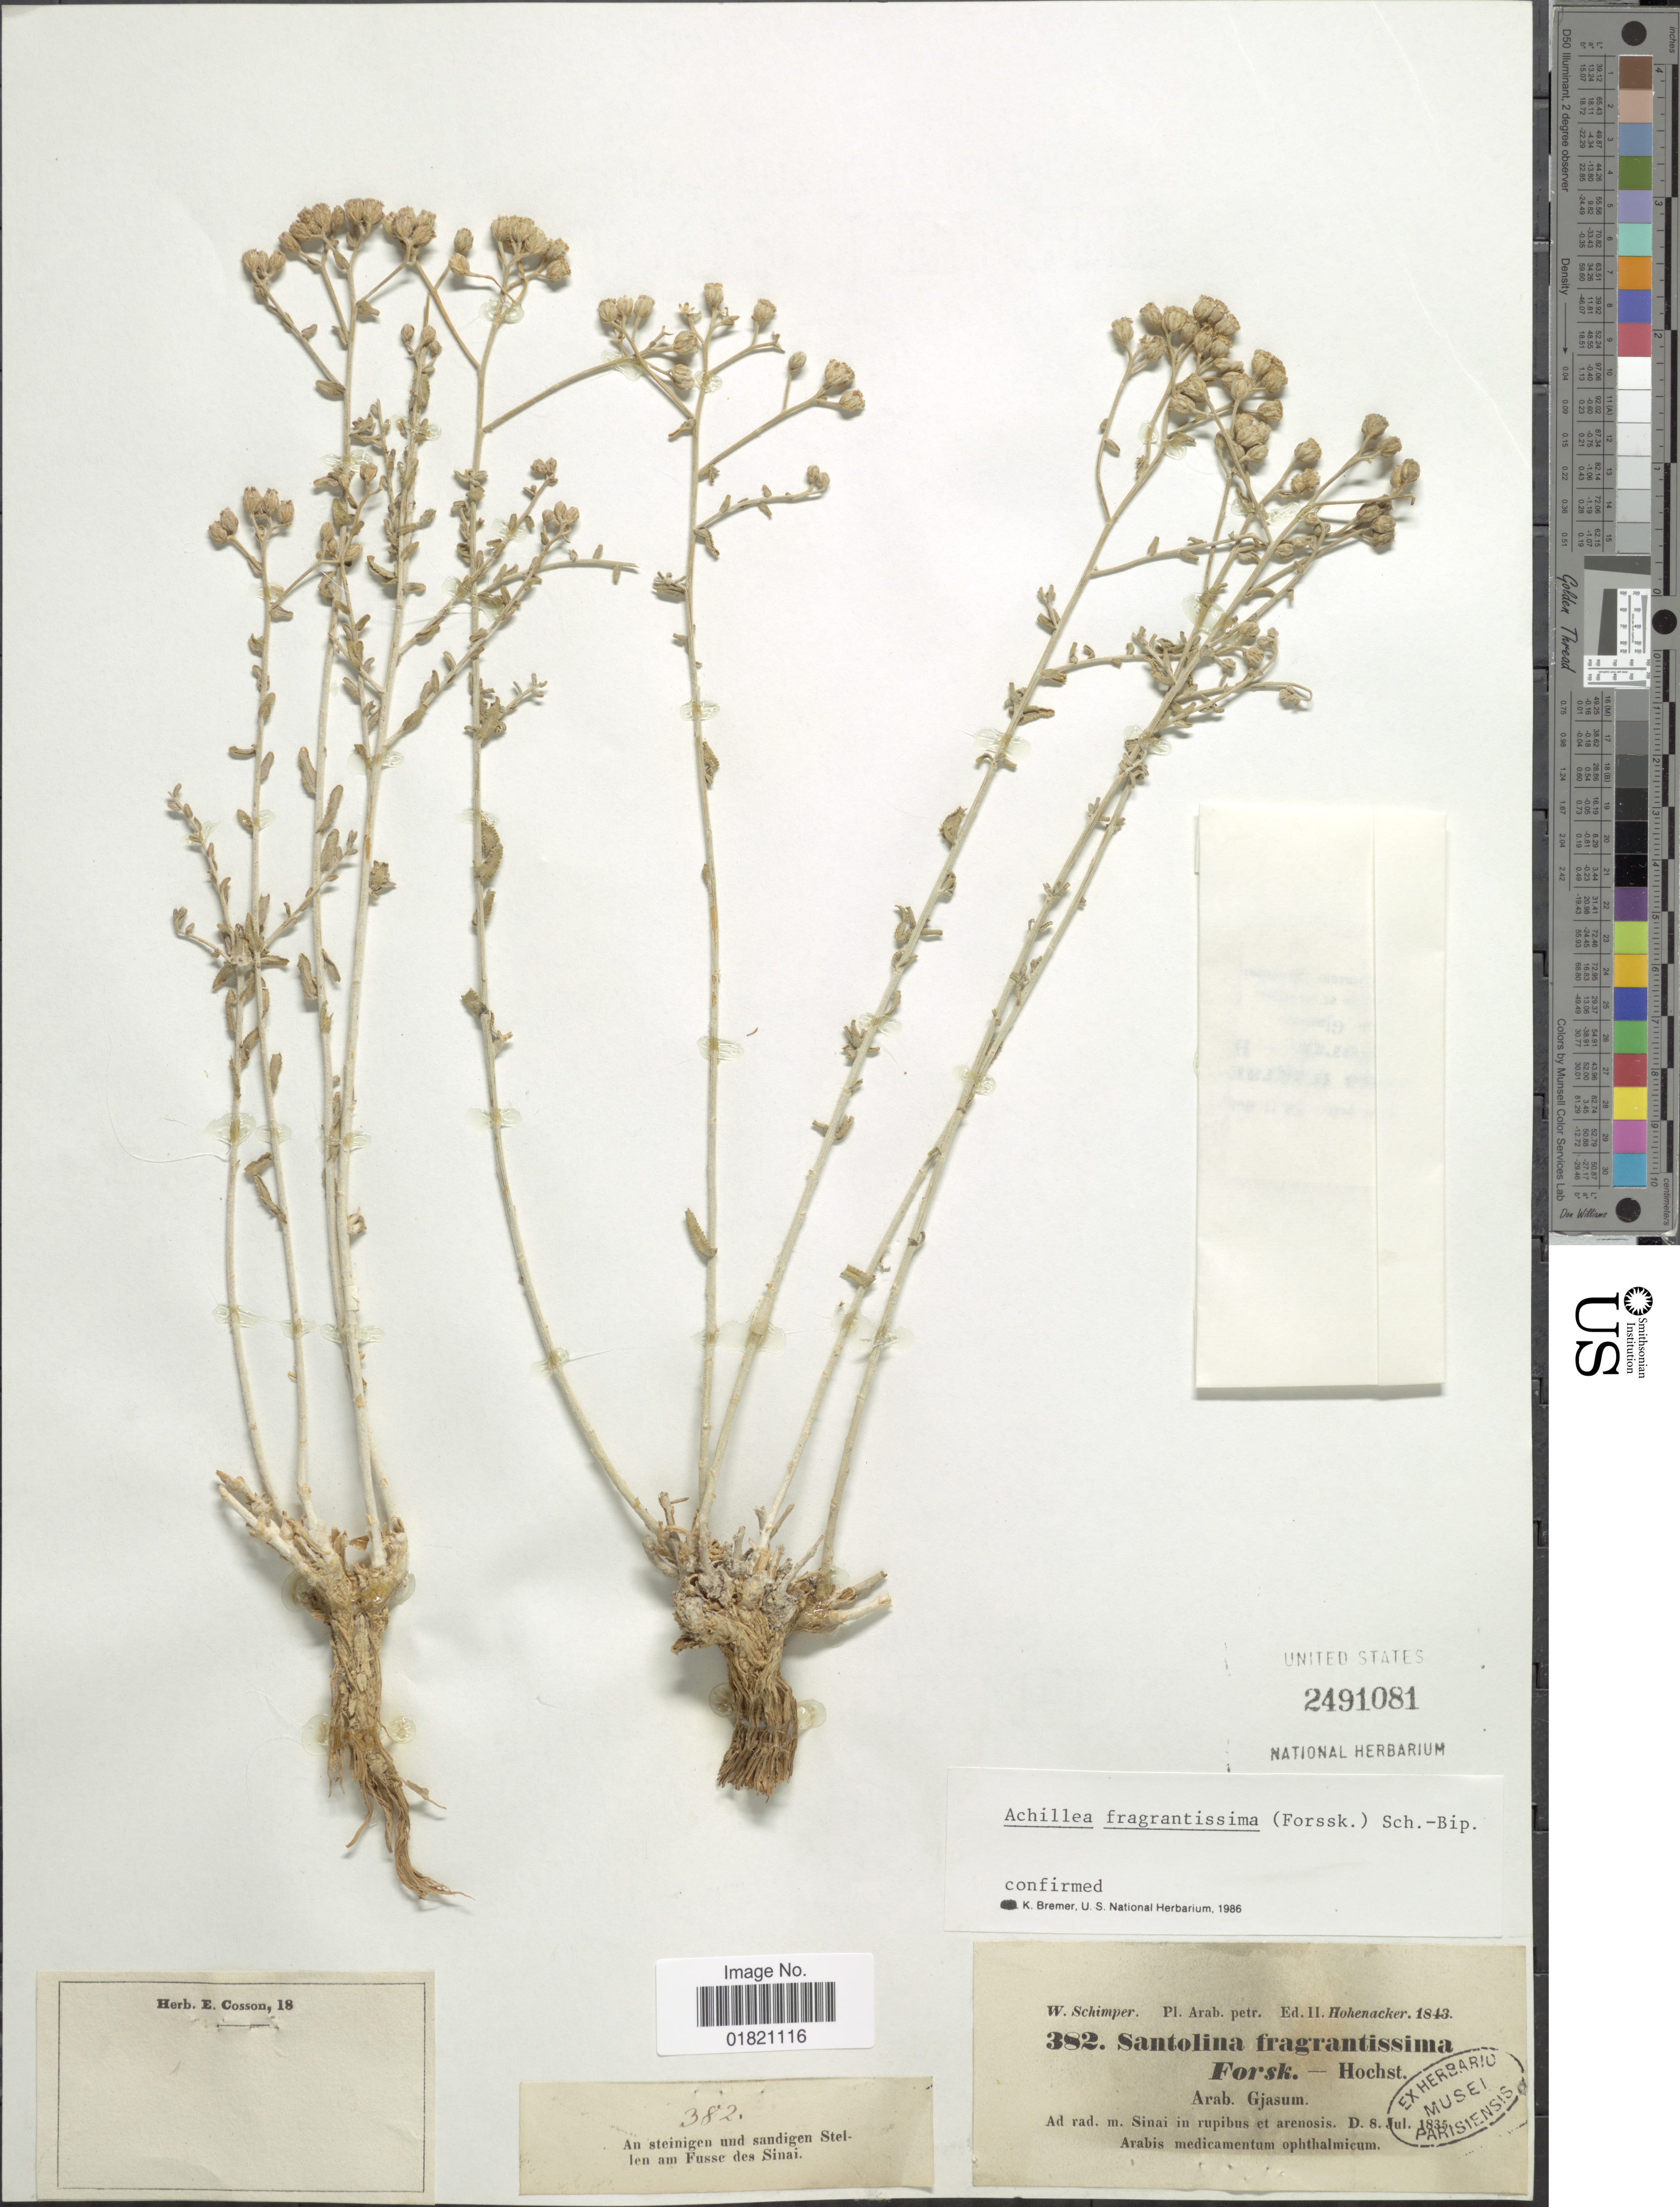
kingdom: Plantae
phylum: Tracheophyta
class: Magnoliopsida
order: Asterales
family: Asteraceae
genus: Achillea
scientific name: Achillea fragrantissima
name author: (Forssk.) Sch. Bip.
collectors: W. Schimper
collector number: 382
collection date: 1835-07-08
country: Egypt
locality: Arab. Gjasum. Ad rad. m. Sinai in rupibus et arenosis. An steinigen und sandigen Stellen am Fusse des Sinai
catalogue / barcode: US 2491081